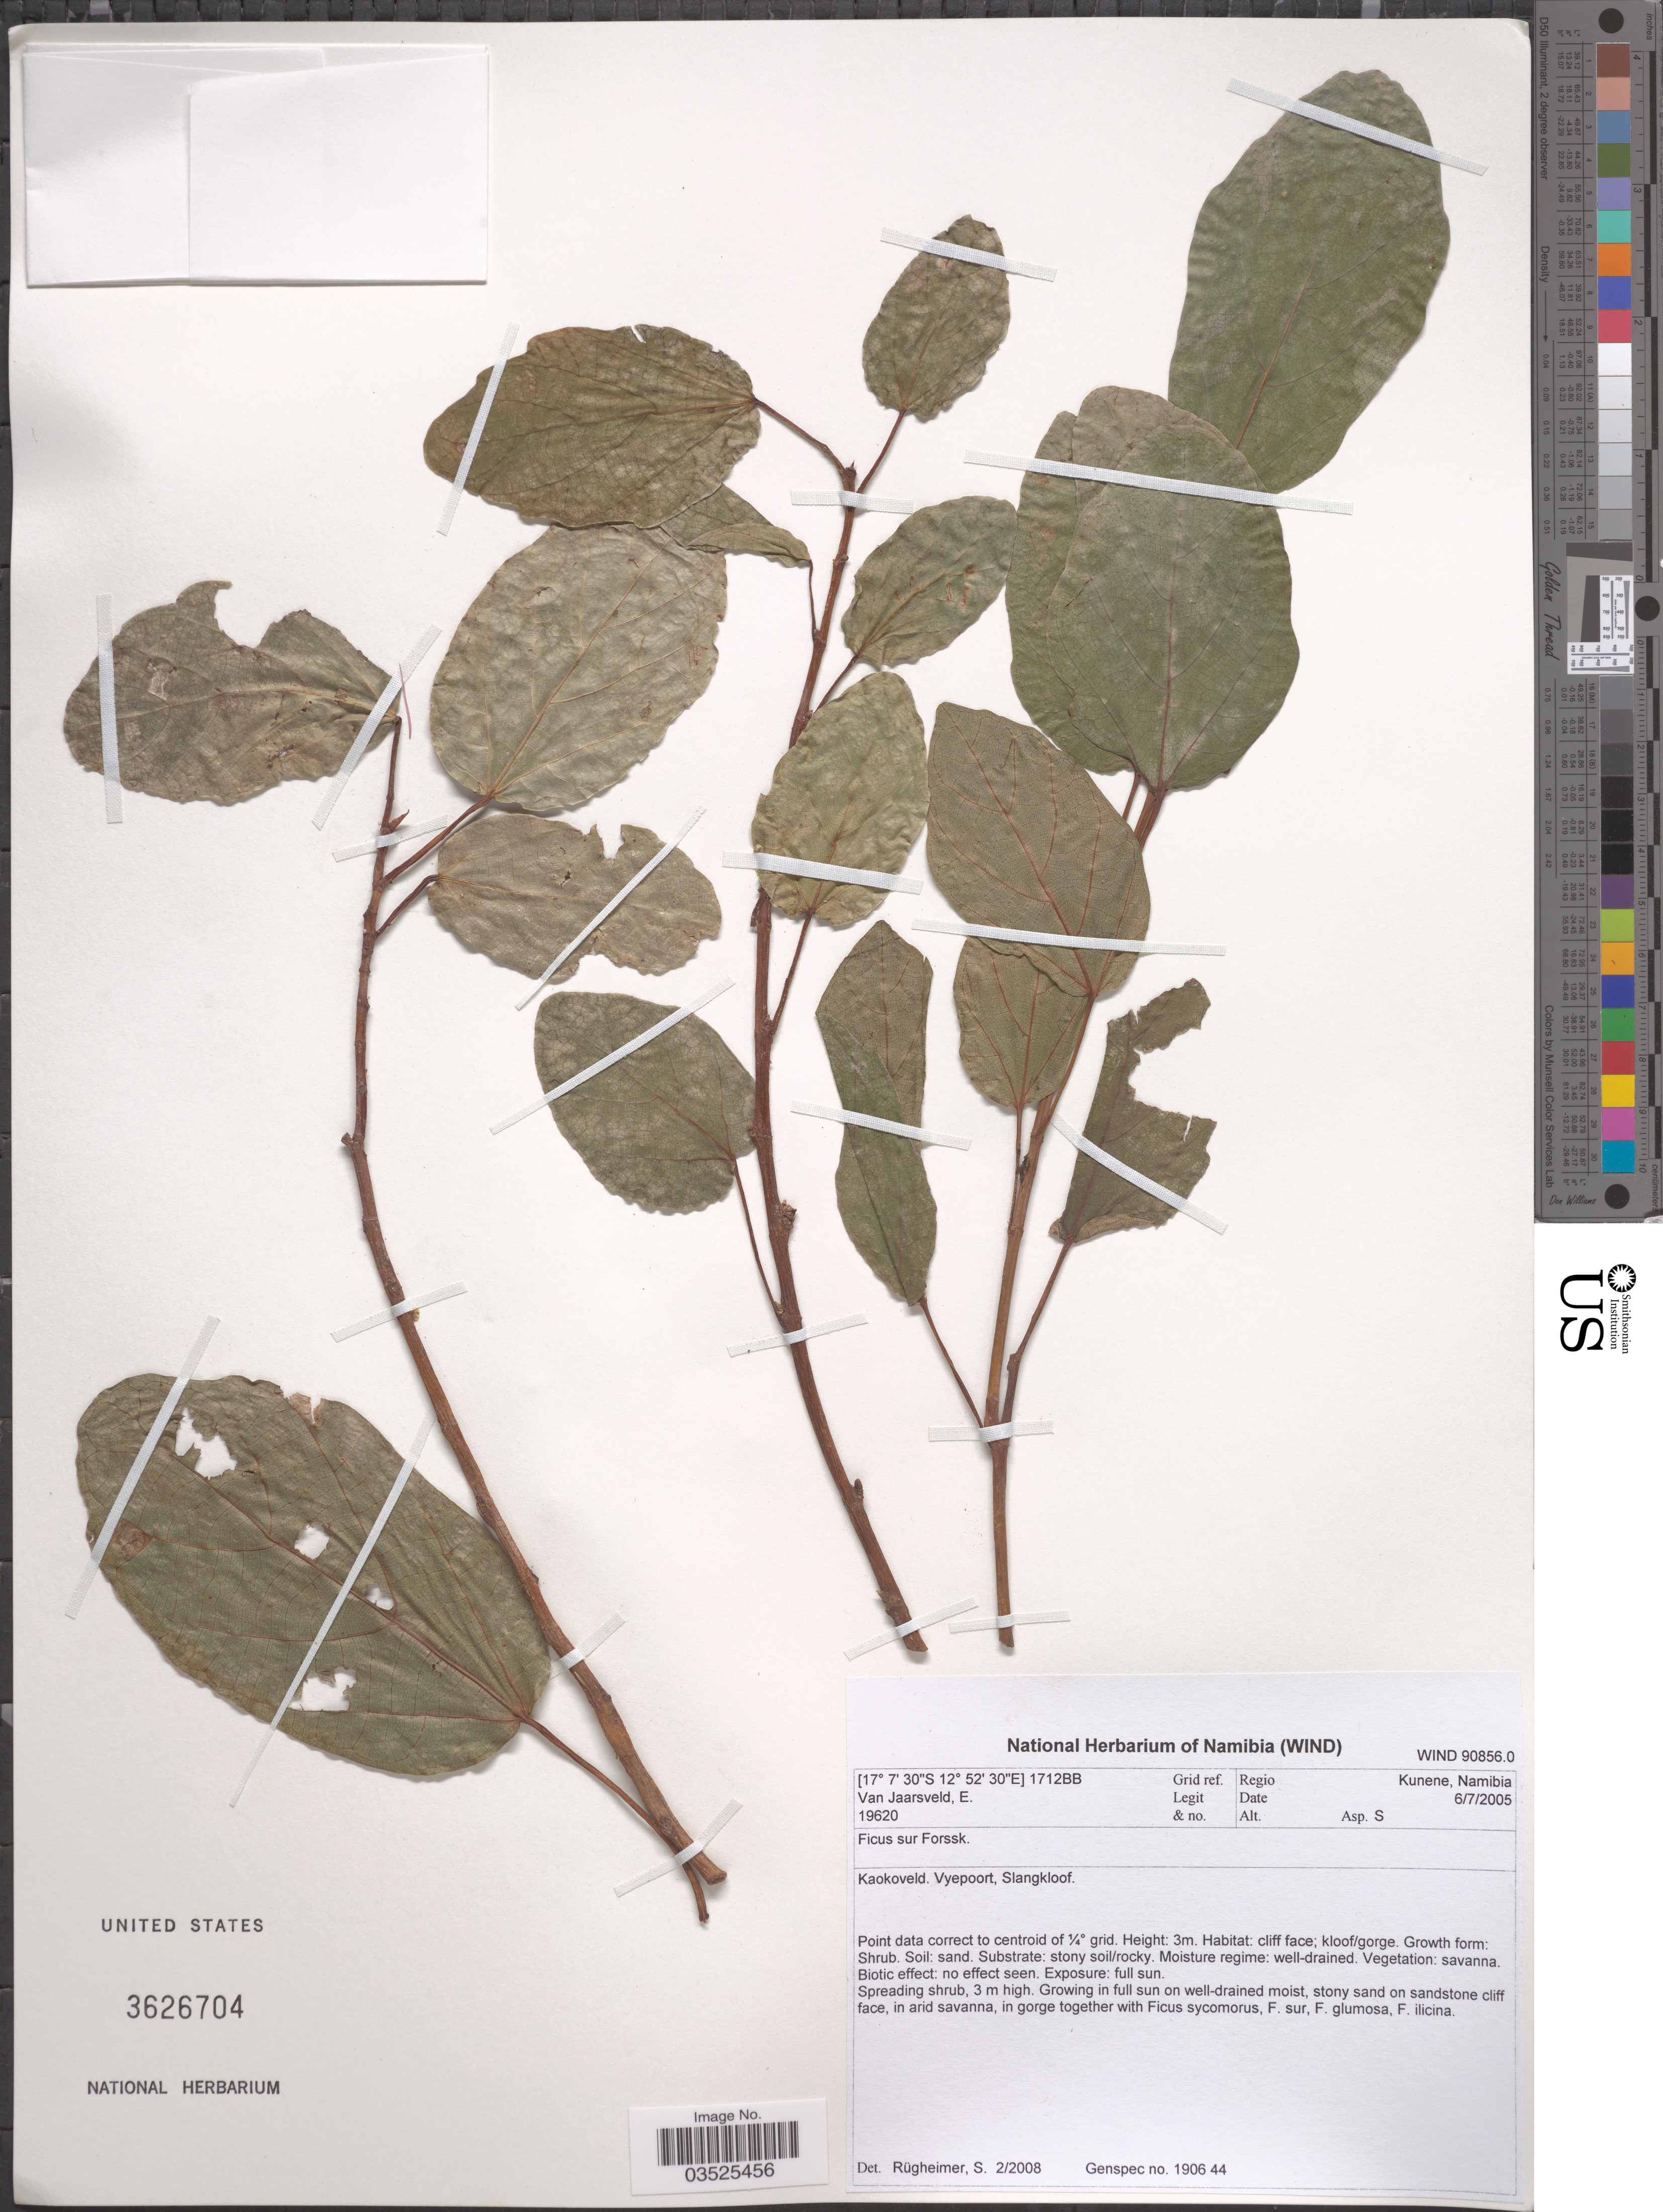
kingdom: Plantae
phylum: Tracheophyta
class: Magnoliopsida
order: Rosales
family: Moraceae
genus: Ficus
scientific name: Ficus sur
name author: Forssk.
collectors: E. van Jaarsveld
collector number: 19620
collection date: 2005-07-06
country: Namibia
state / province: Kunene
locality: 1712BB Grid ref., Regio Kunene, Namibia. Kaokoveld. Vyepoort, Slangkloof.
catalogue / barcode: US 3626704